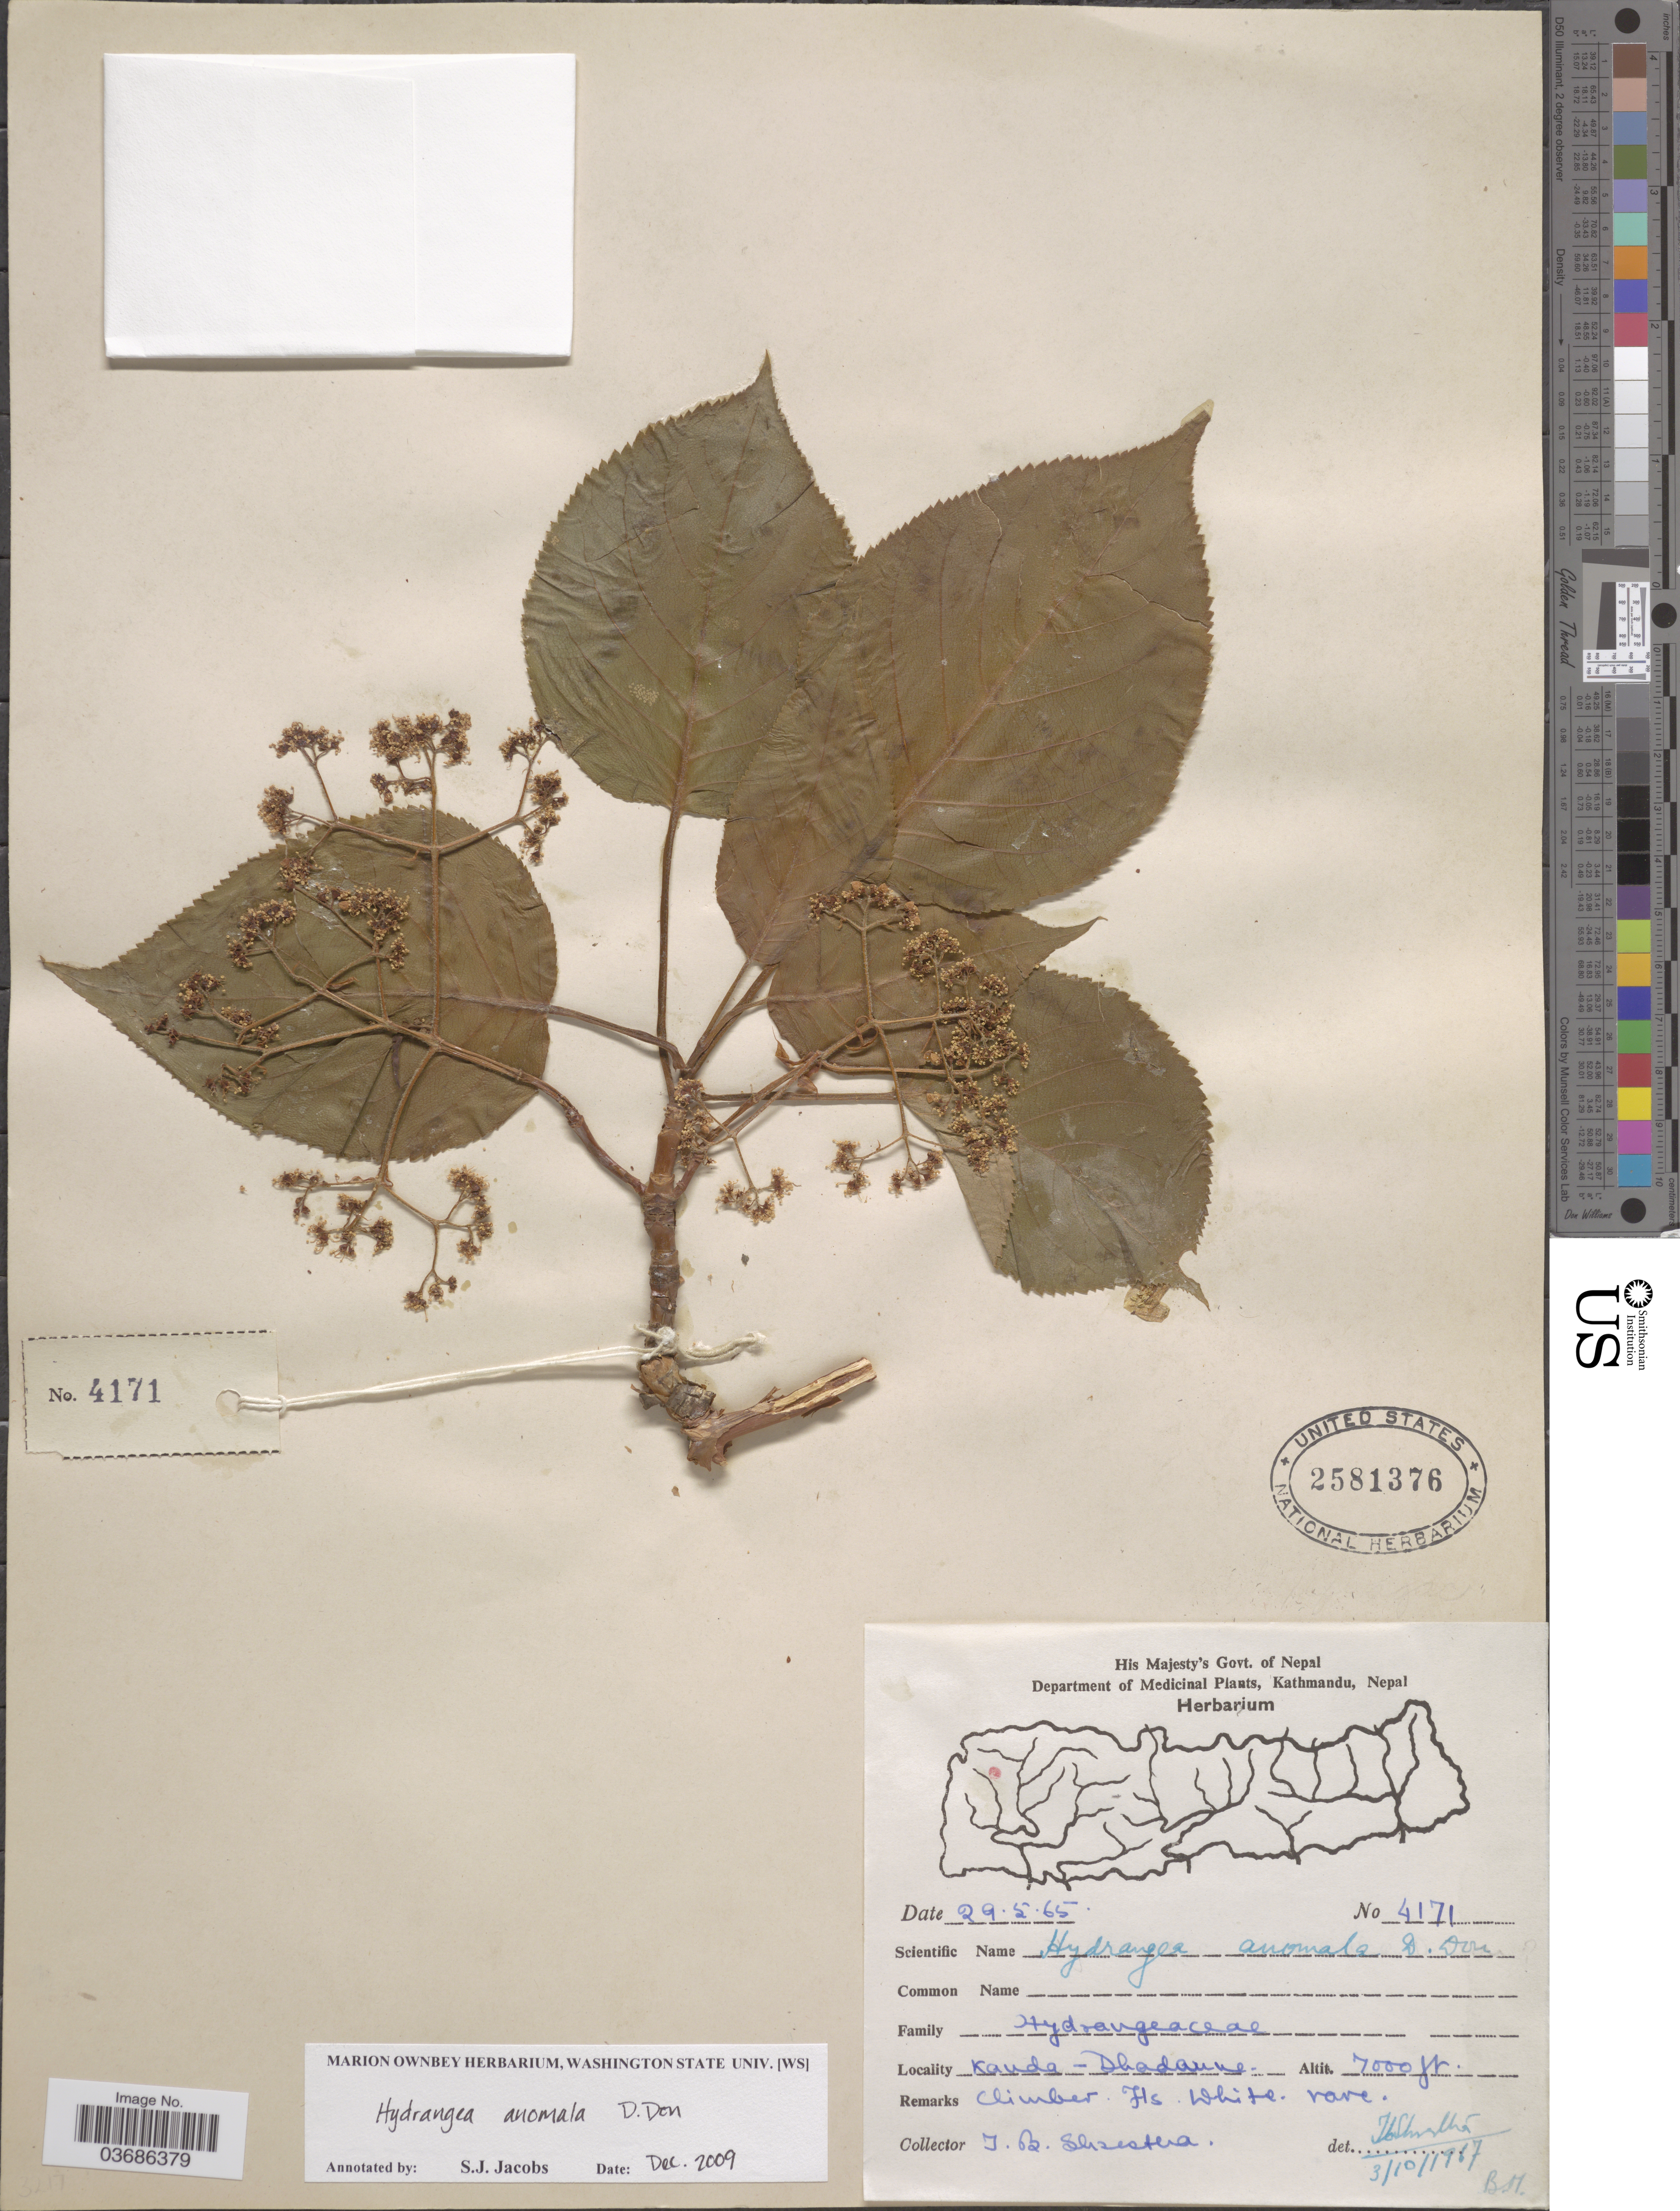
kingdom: Plantae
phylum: Tracheophyta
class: Magnoliopsida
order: Cornales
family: Hydrangeaceae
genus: Hydrangea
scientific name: Hydrangea anomala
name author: D. Don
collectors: T. B. Shrestha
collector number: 4171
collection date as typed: Transcribed d/m/y: 29/5/65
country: Nepal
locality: His Majesty's Govt. of Nepal. Kanda-Dhadanne [interpreted].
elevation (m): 2134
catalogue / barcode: US 2581376